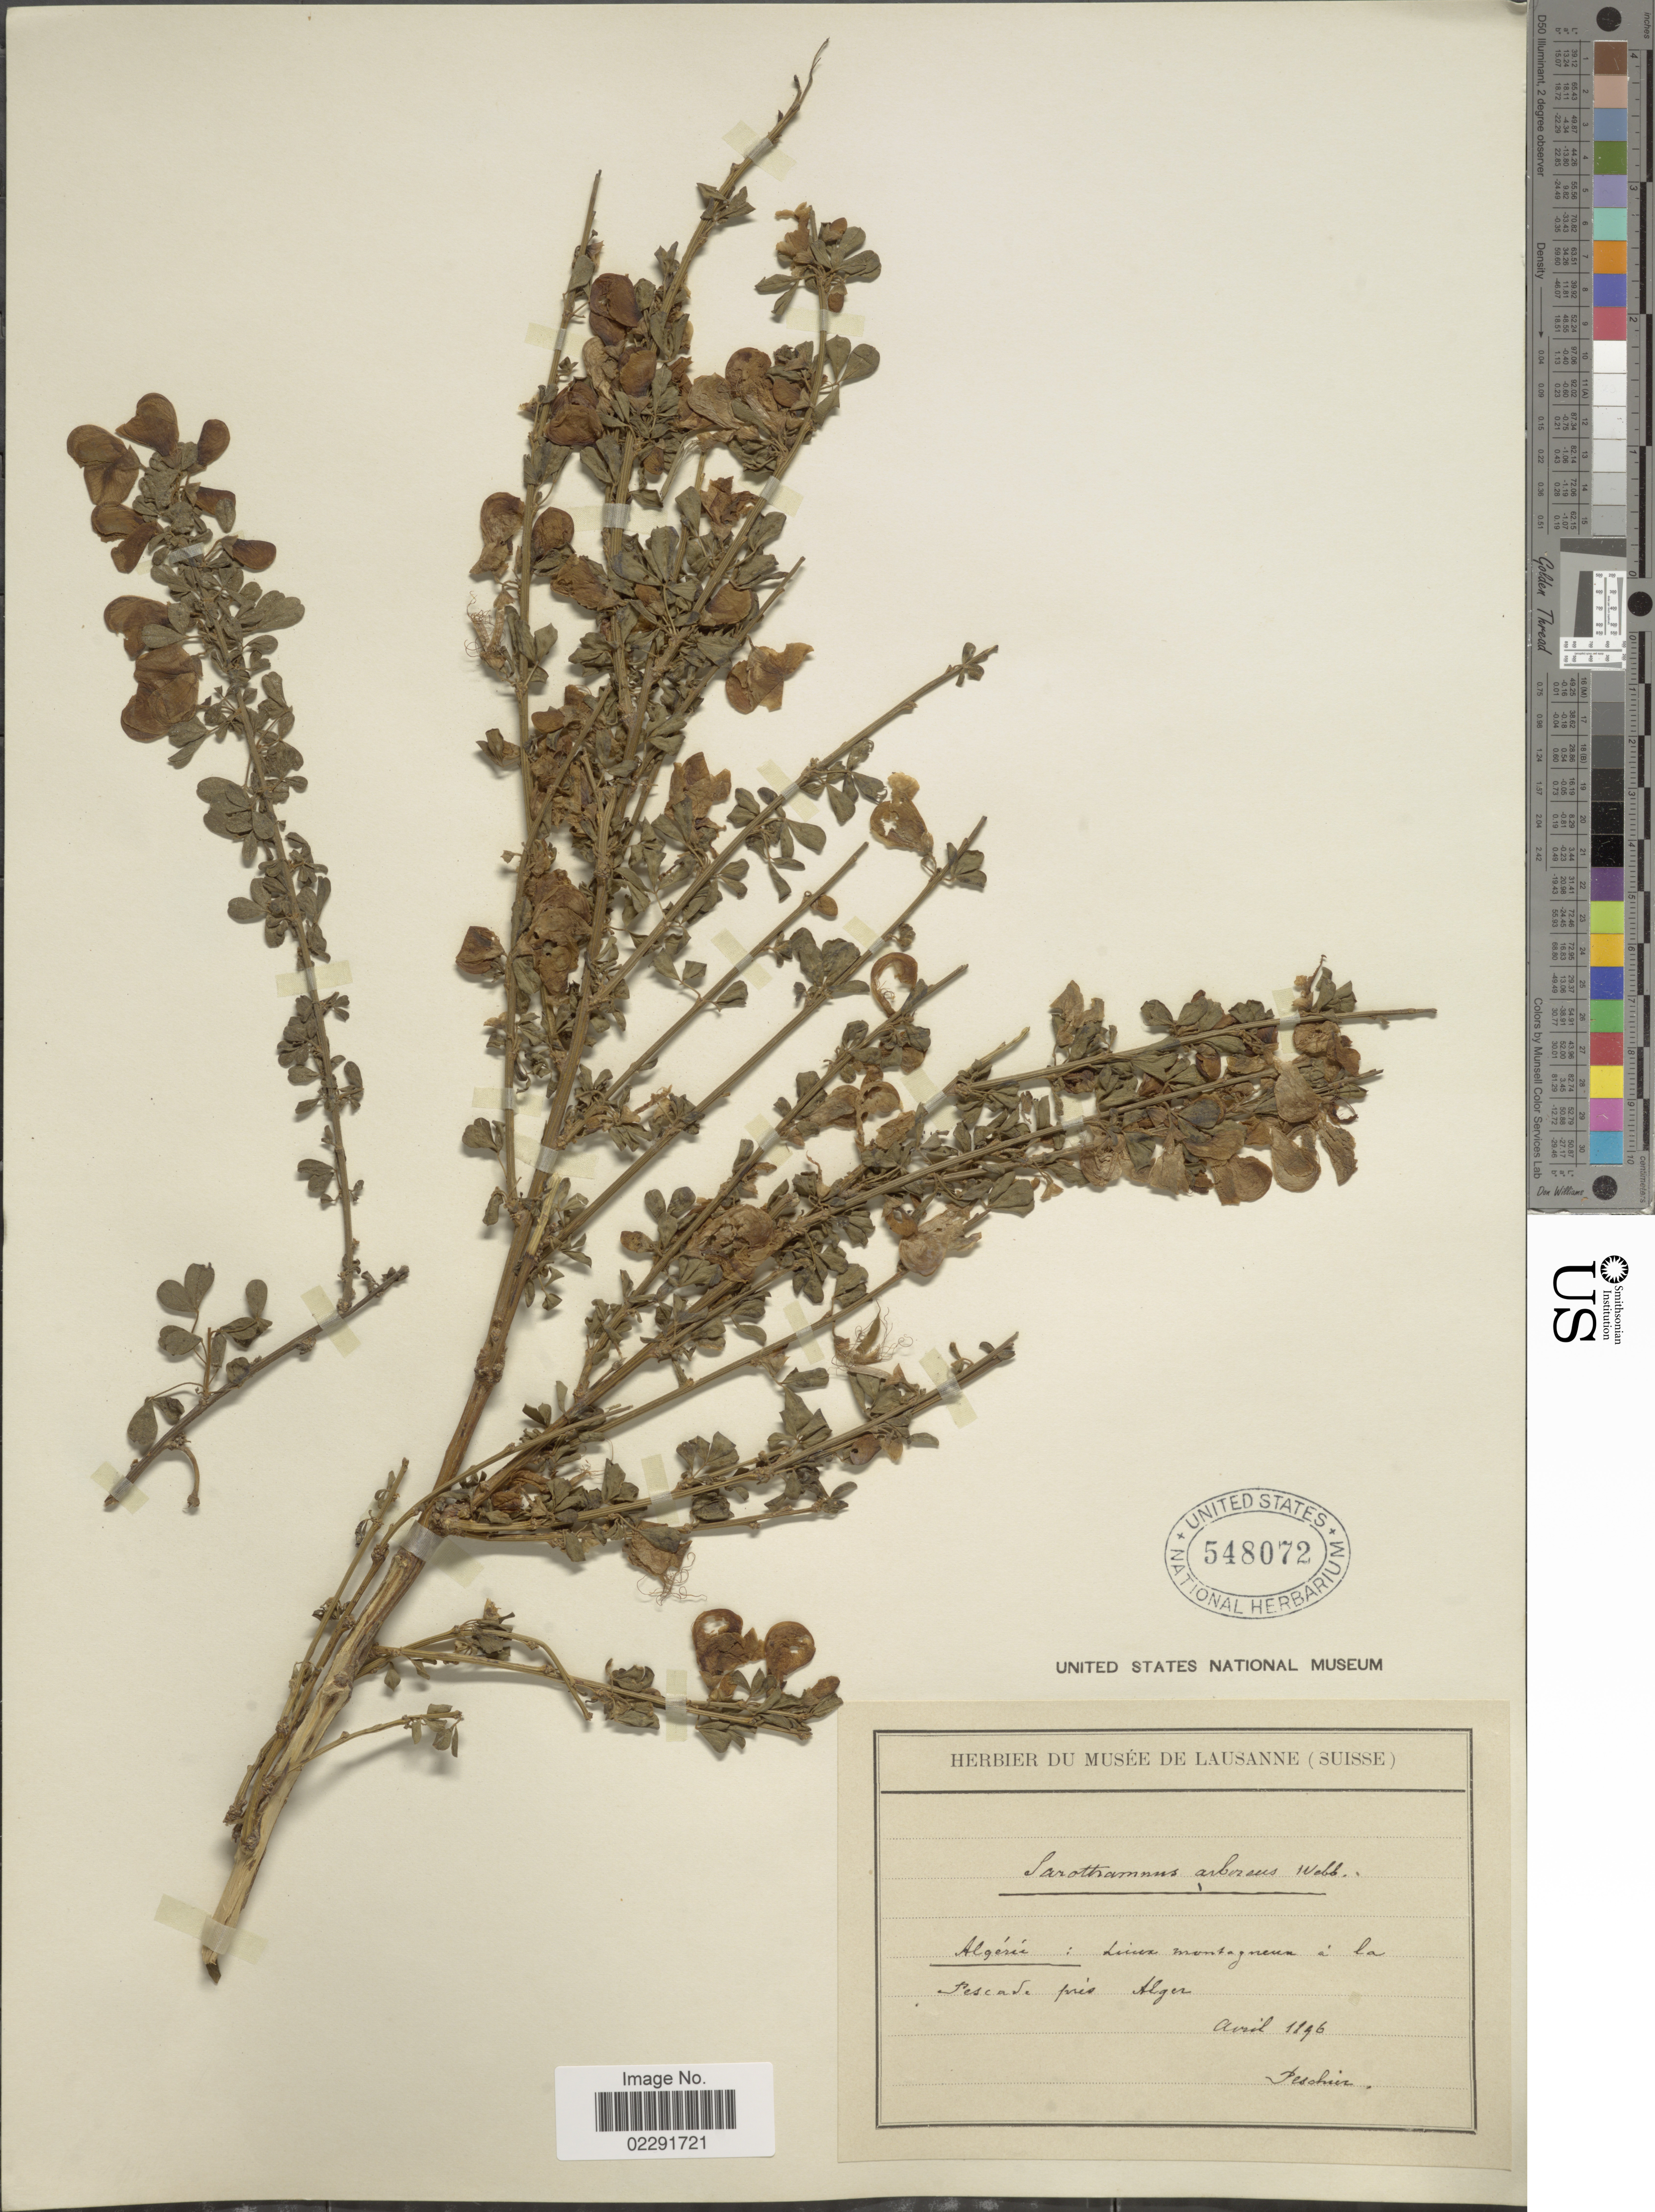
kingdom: Plantae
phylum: Tracheophyta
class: Magnoliopsida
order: Fabales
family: Fabaceae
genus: Cytisus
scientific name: Cytisus sp.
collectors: Peschier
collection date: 1996-04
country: Algeria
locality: Algerie: lieux montagneux a la Pescade pres Alger.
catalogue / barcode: US 548072